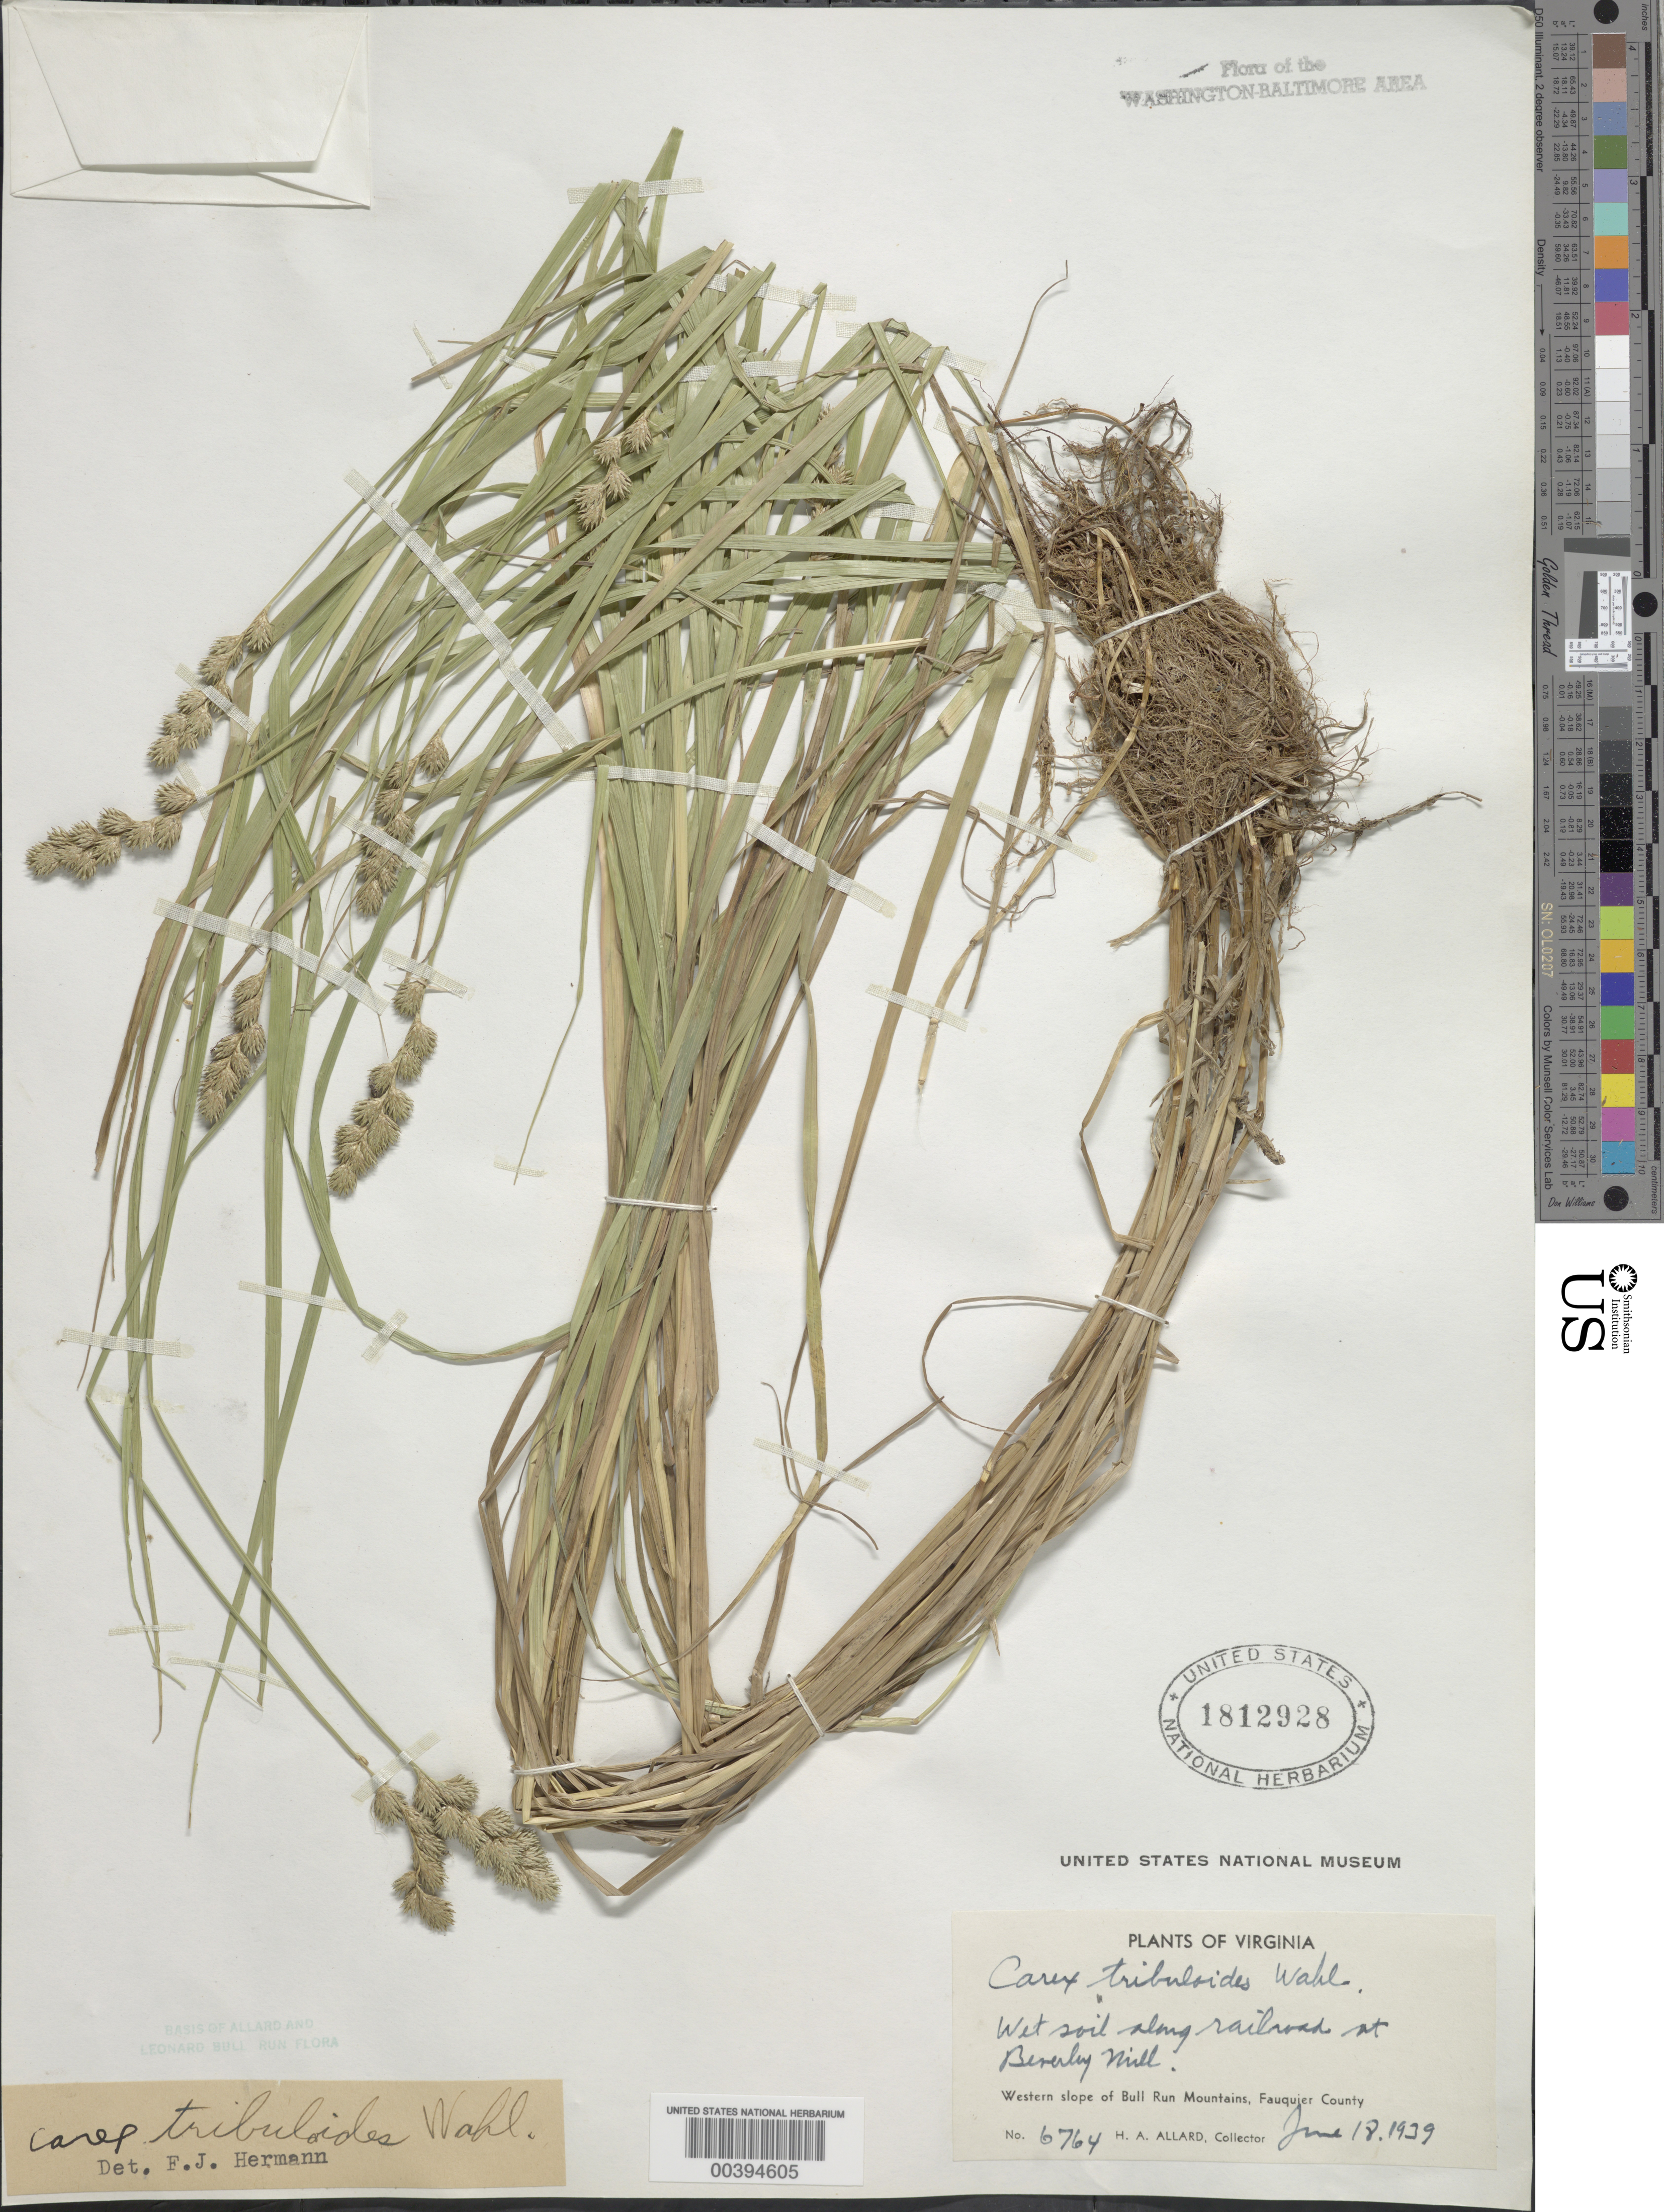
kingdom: Plantae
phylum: Tracheophyta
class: Liliopsida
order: Poales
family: Cyperaceae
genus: Carex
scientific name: Carex tribuloides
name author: Wahlenb.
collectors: H. A. Allard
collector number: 6764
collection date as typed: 18 Jun 1939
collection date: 1939-06-18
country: United States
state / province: Virginia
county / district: Fauquier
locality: Beverley Mill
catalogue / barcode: US 1812928